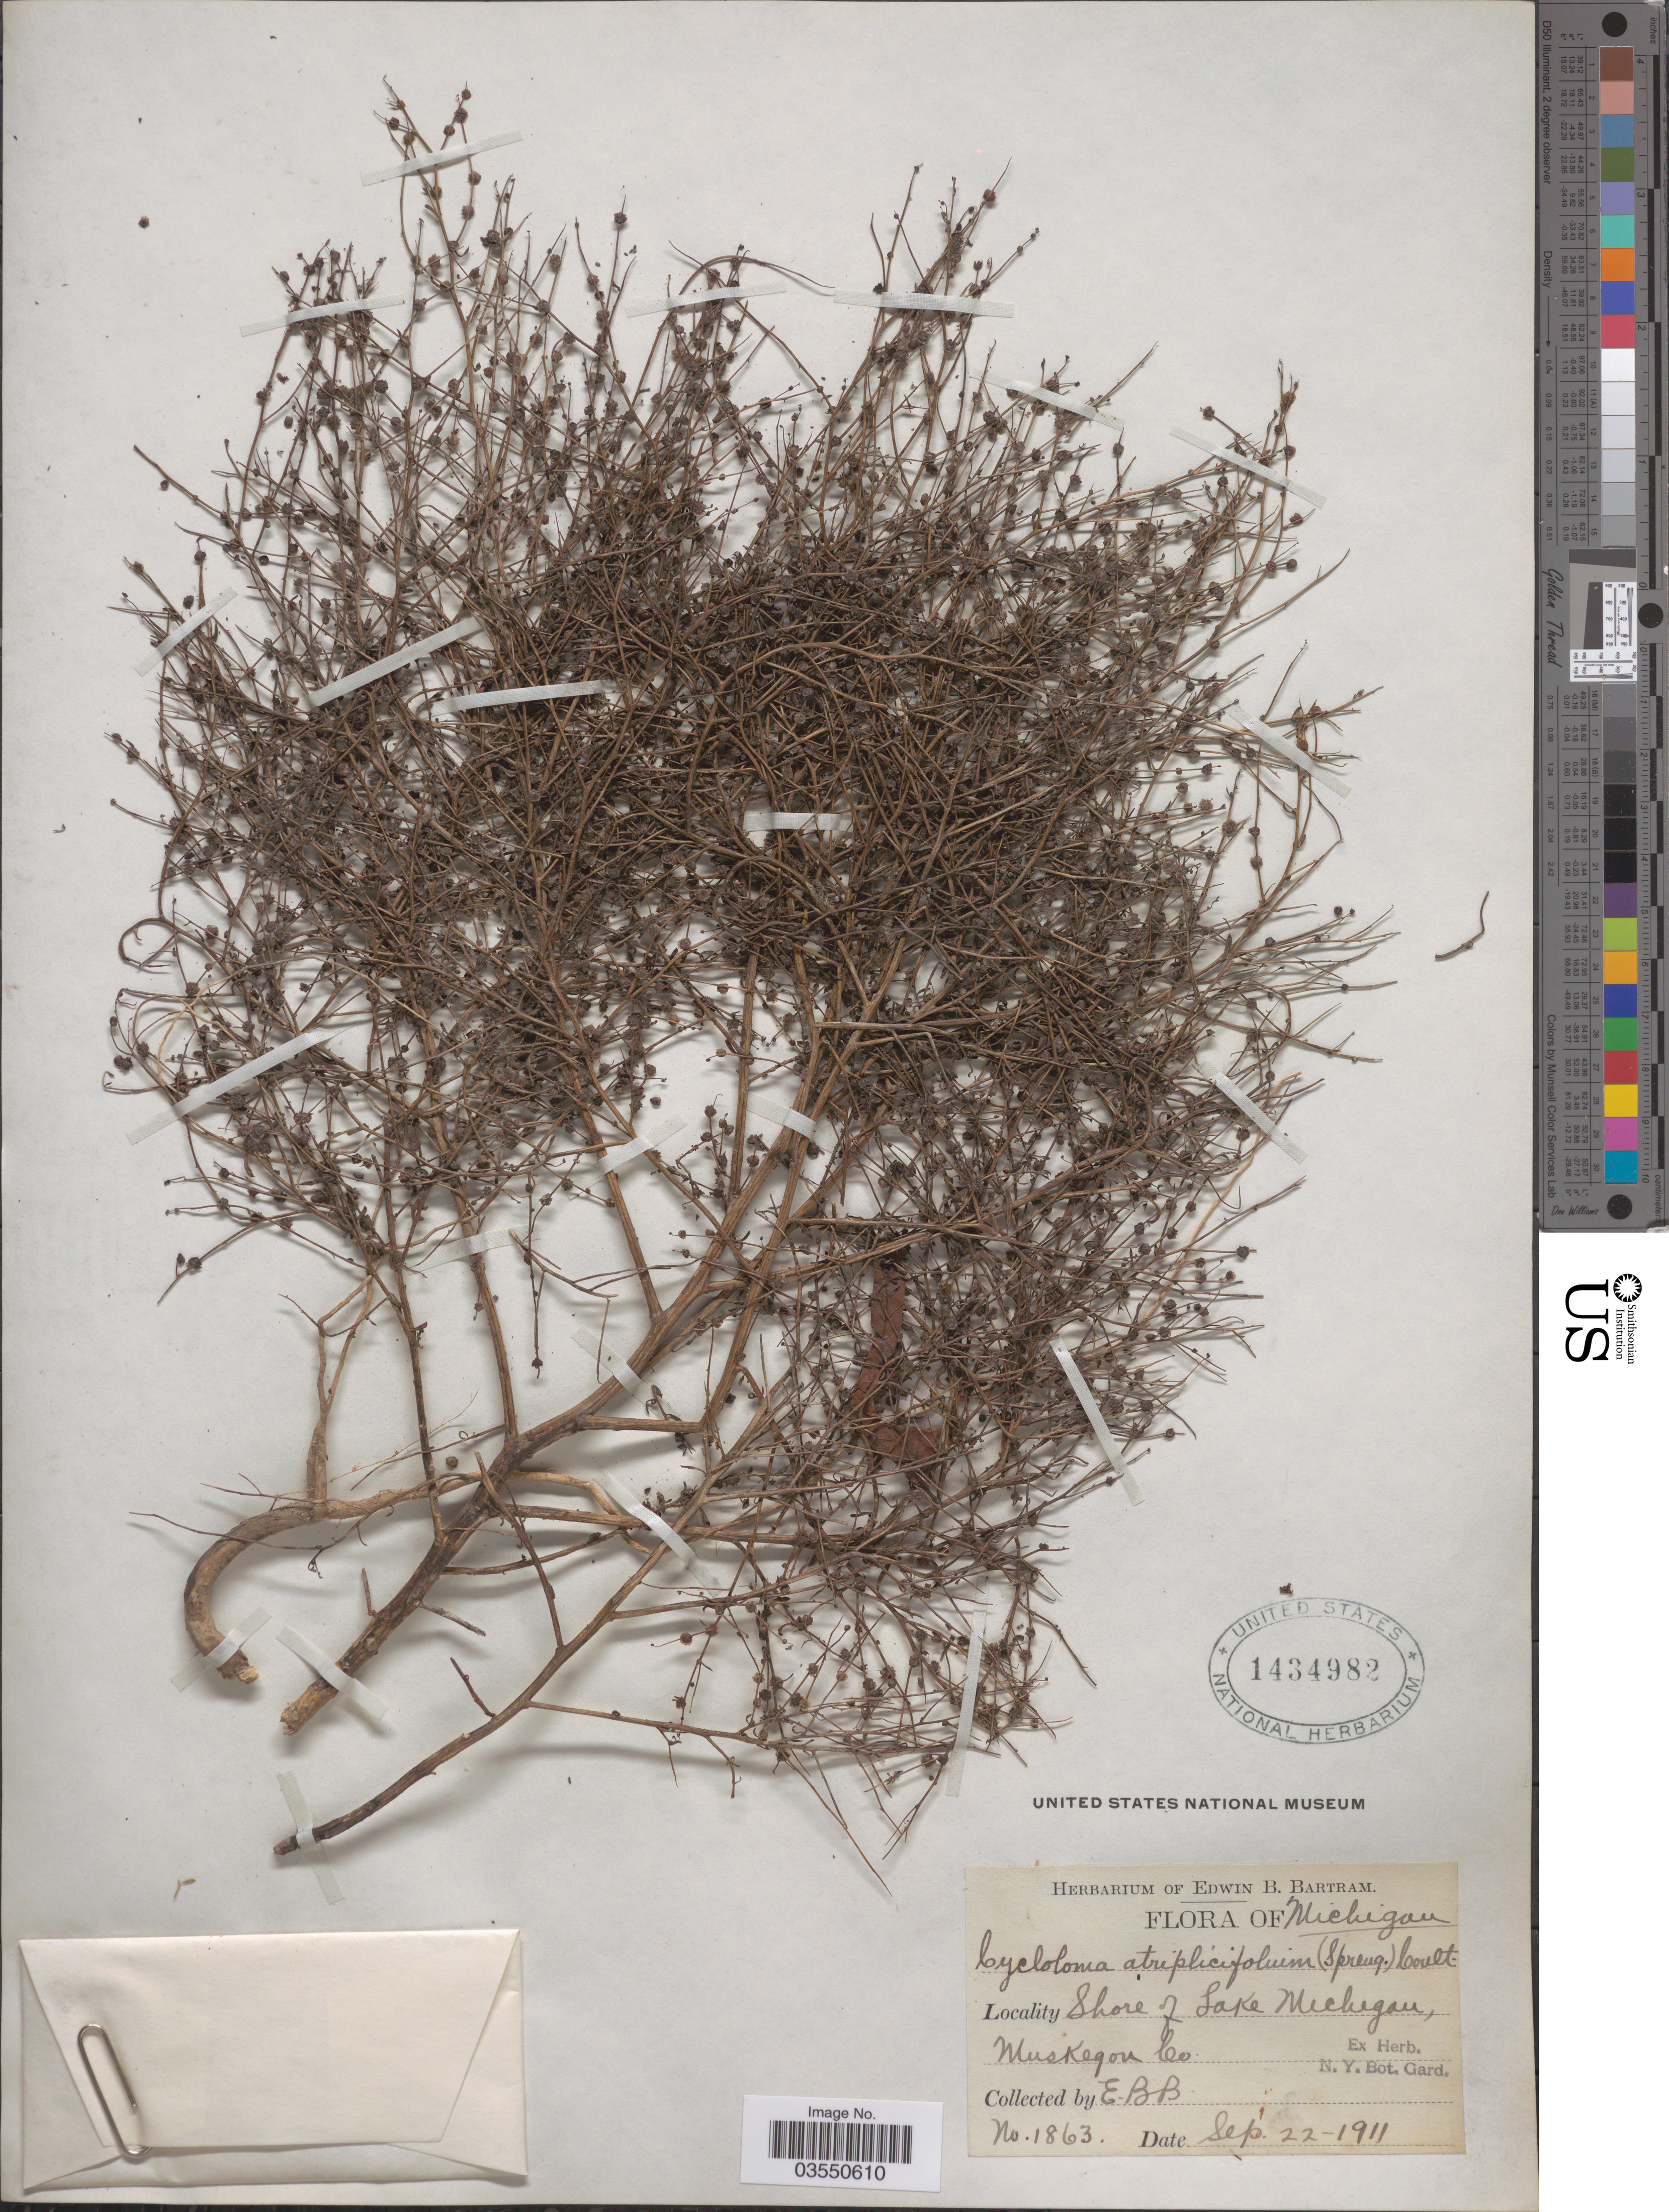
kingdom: Plantae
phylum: Tracheophyta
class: Magnoliopsida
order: Caryophyllales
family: Amaranthaceae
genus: Dysphania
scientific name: Dysphania atriplicifolia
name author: (Spreng.) G. Kadereit et al.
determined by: U.S. National Herbarium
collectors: E. B. Bartram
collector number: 1863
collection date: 1911-09-22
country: United States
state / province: Michigan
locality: Shore of Lake Michigan, Muskegou Co.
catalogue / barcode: US 1434982